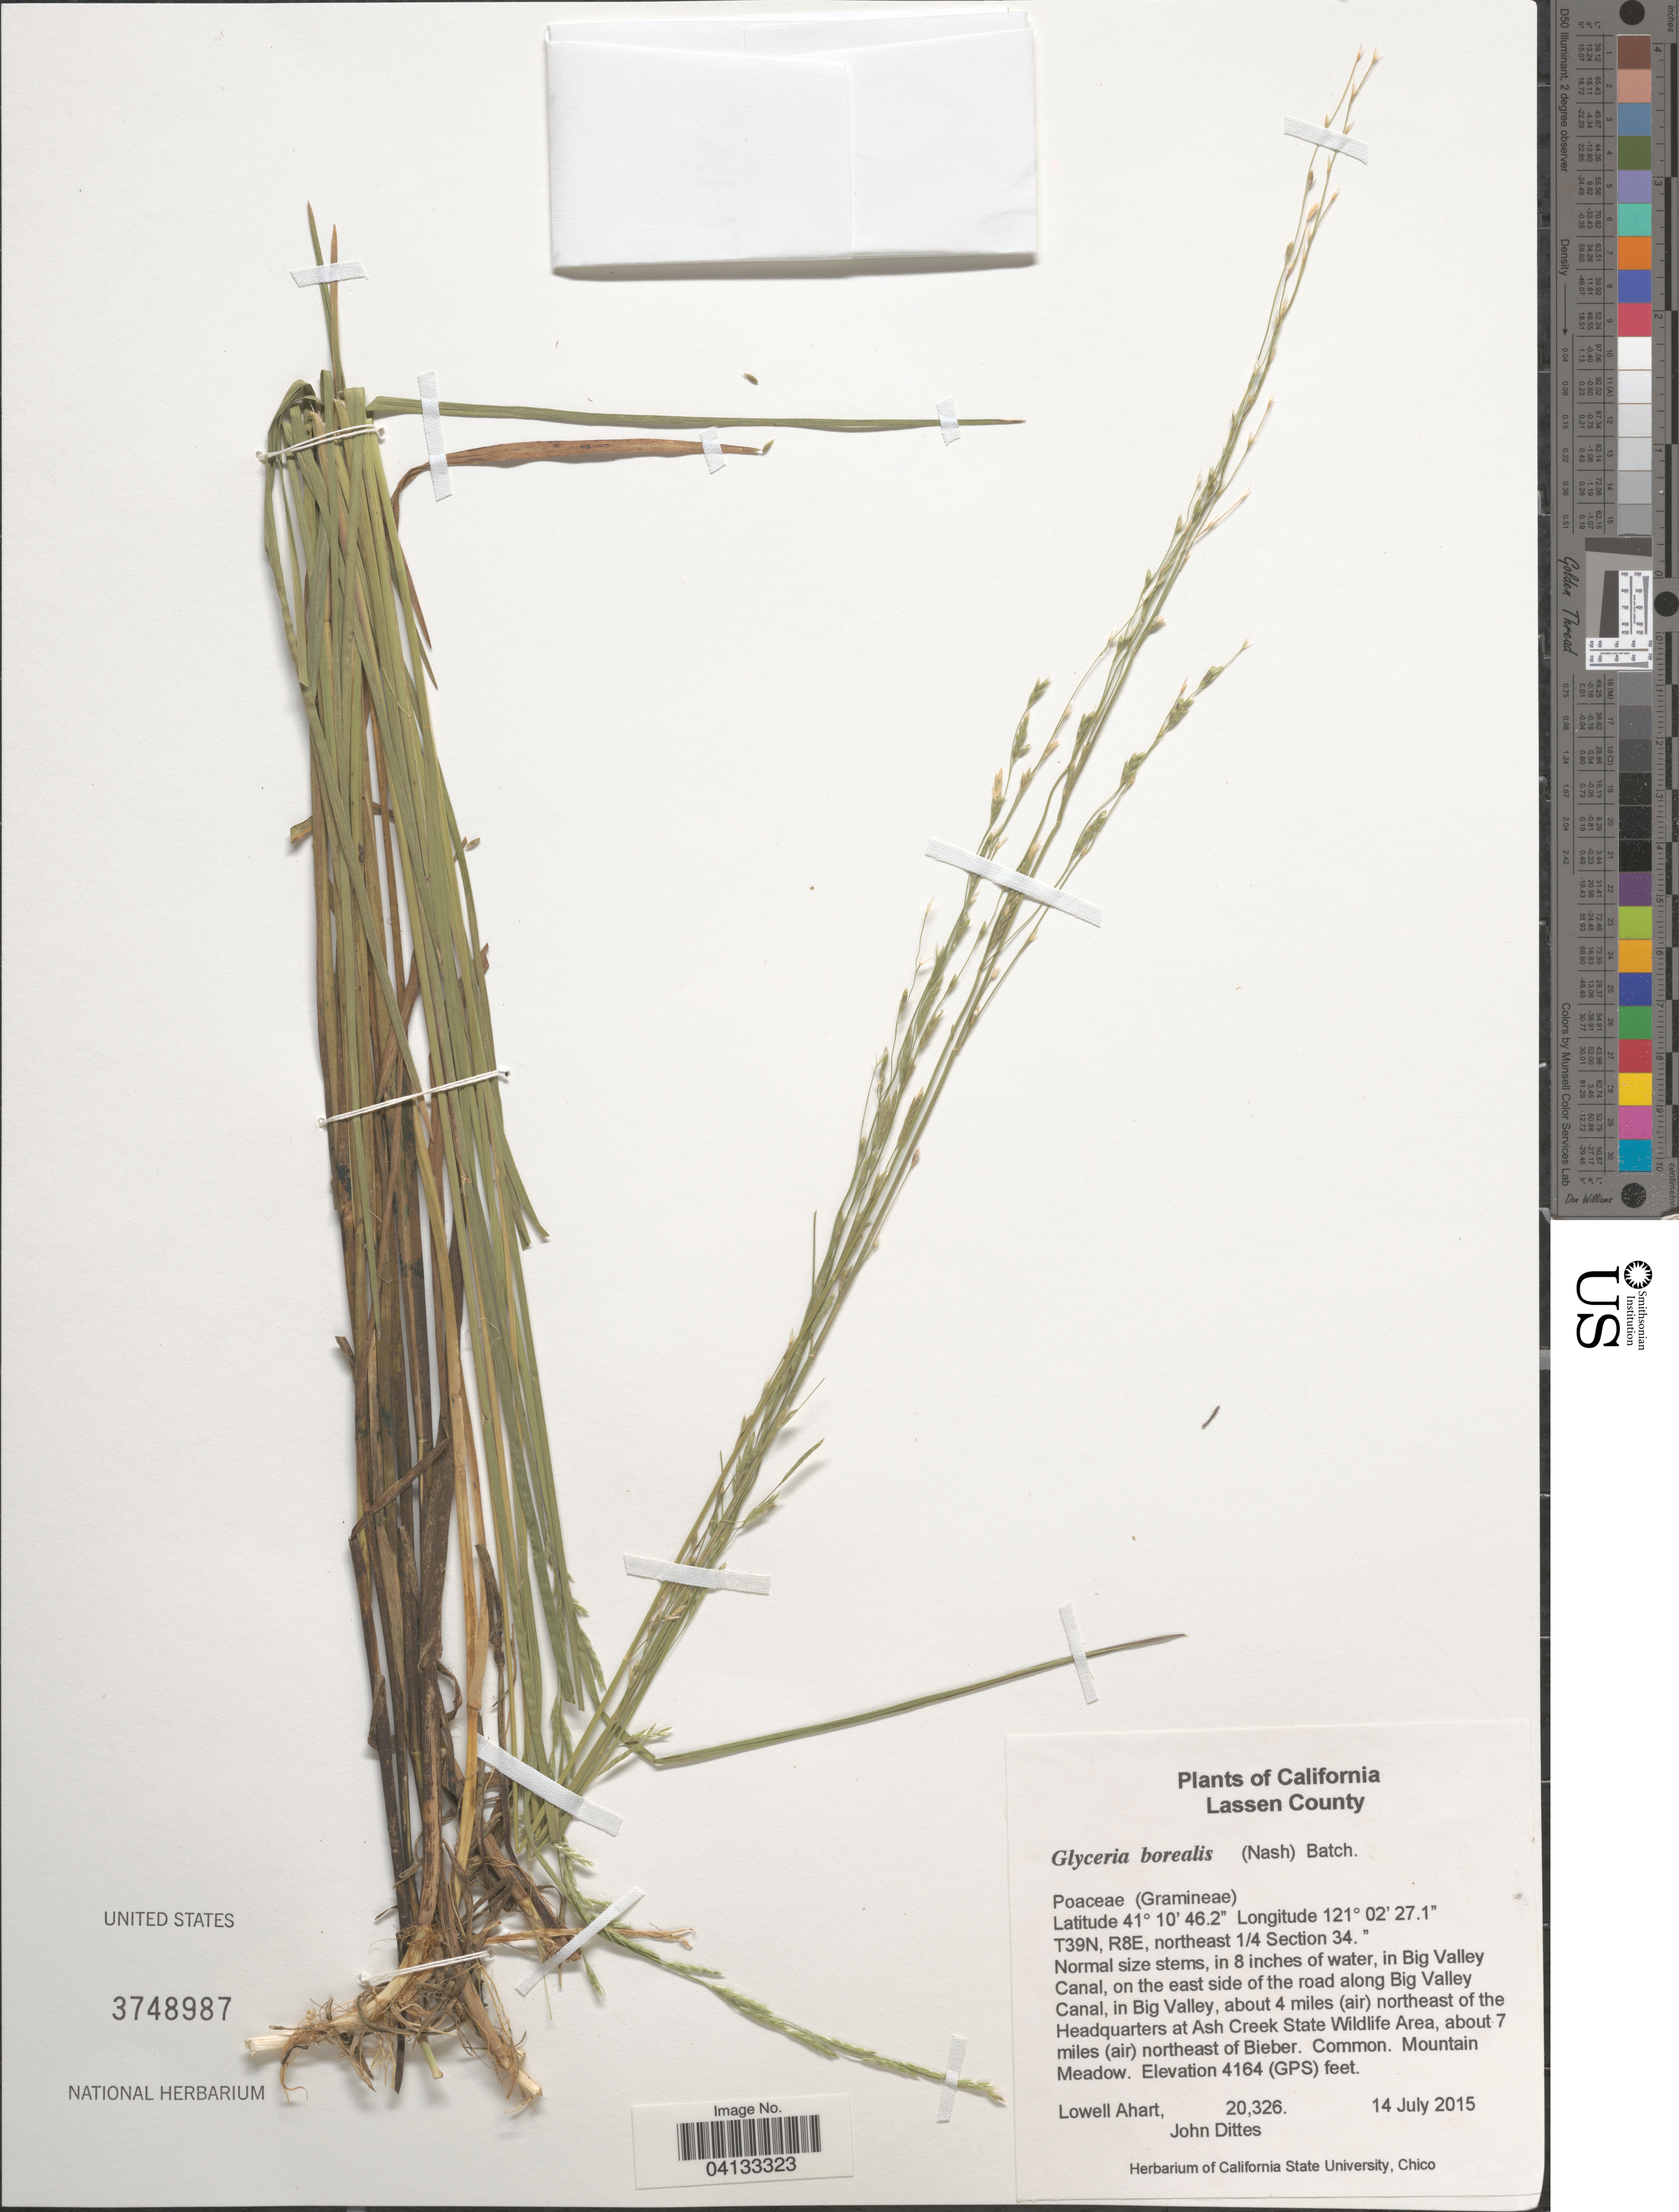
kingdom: Plantae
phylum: Tracheophyta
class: Liliopsida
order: Poales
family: Poaceae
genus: Glyceria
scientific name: Glyceria borealis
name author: (Nash) Batchelder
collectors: L. Ahart & J. Dittes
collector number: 20326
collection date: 2015-07-14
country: United States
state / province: California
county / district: Lassen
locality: Lassen County. T39N, R8E, northeast 1/4 Section 34. In Big Valley Canal, on the east side of the road along Big Valley Canal, in Big Valley, about 4 miles (air) northeast of the Headquarters at Ash Creek State Wildlife Area, about 7 miles (air) northeast of Bieber.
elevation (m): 1269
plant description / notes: Mullinger, M.D. - University of Vermont - leaf tissue:DNA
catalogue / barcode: US 3748987